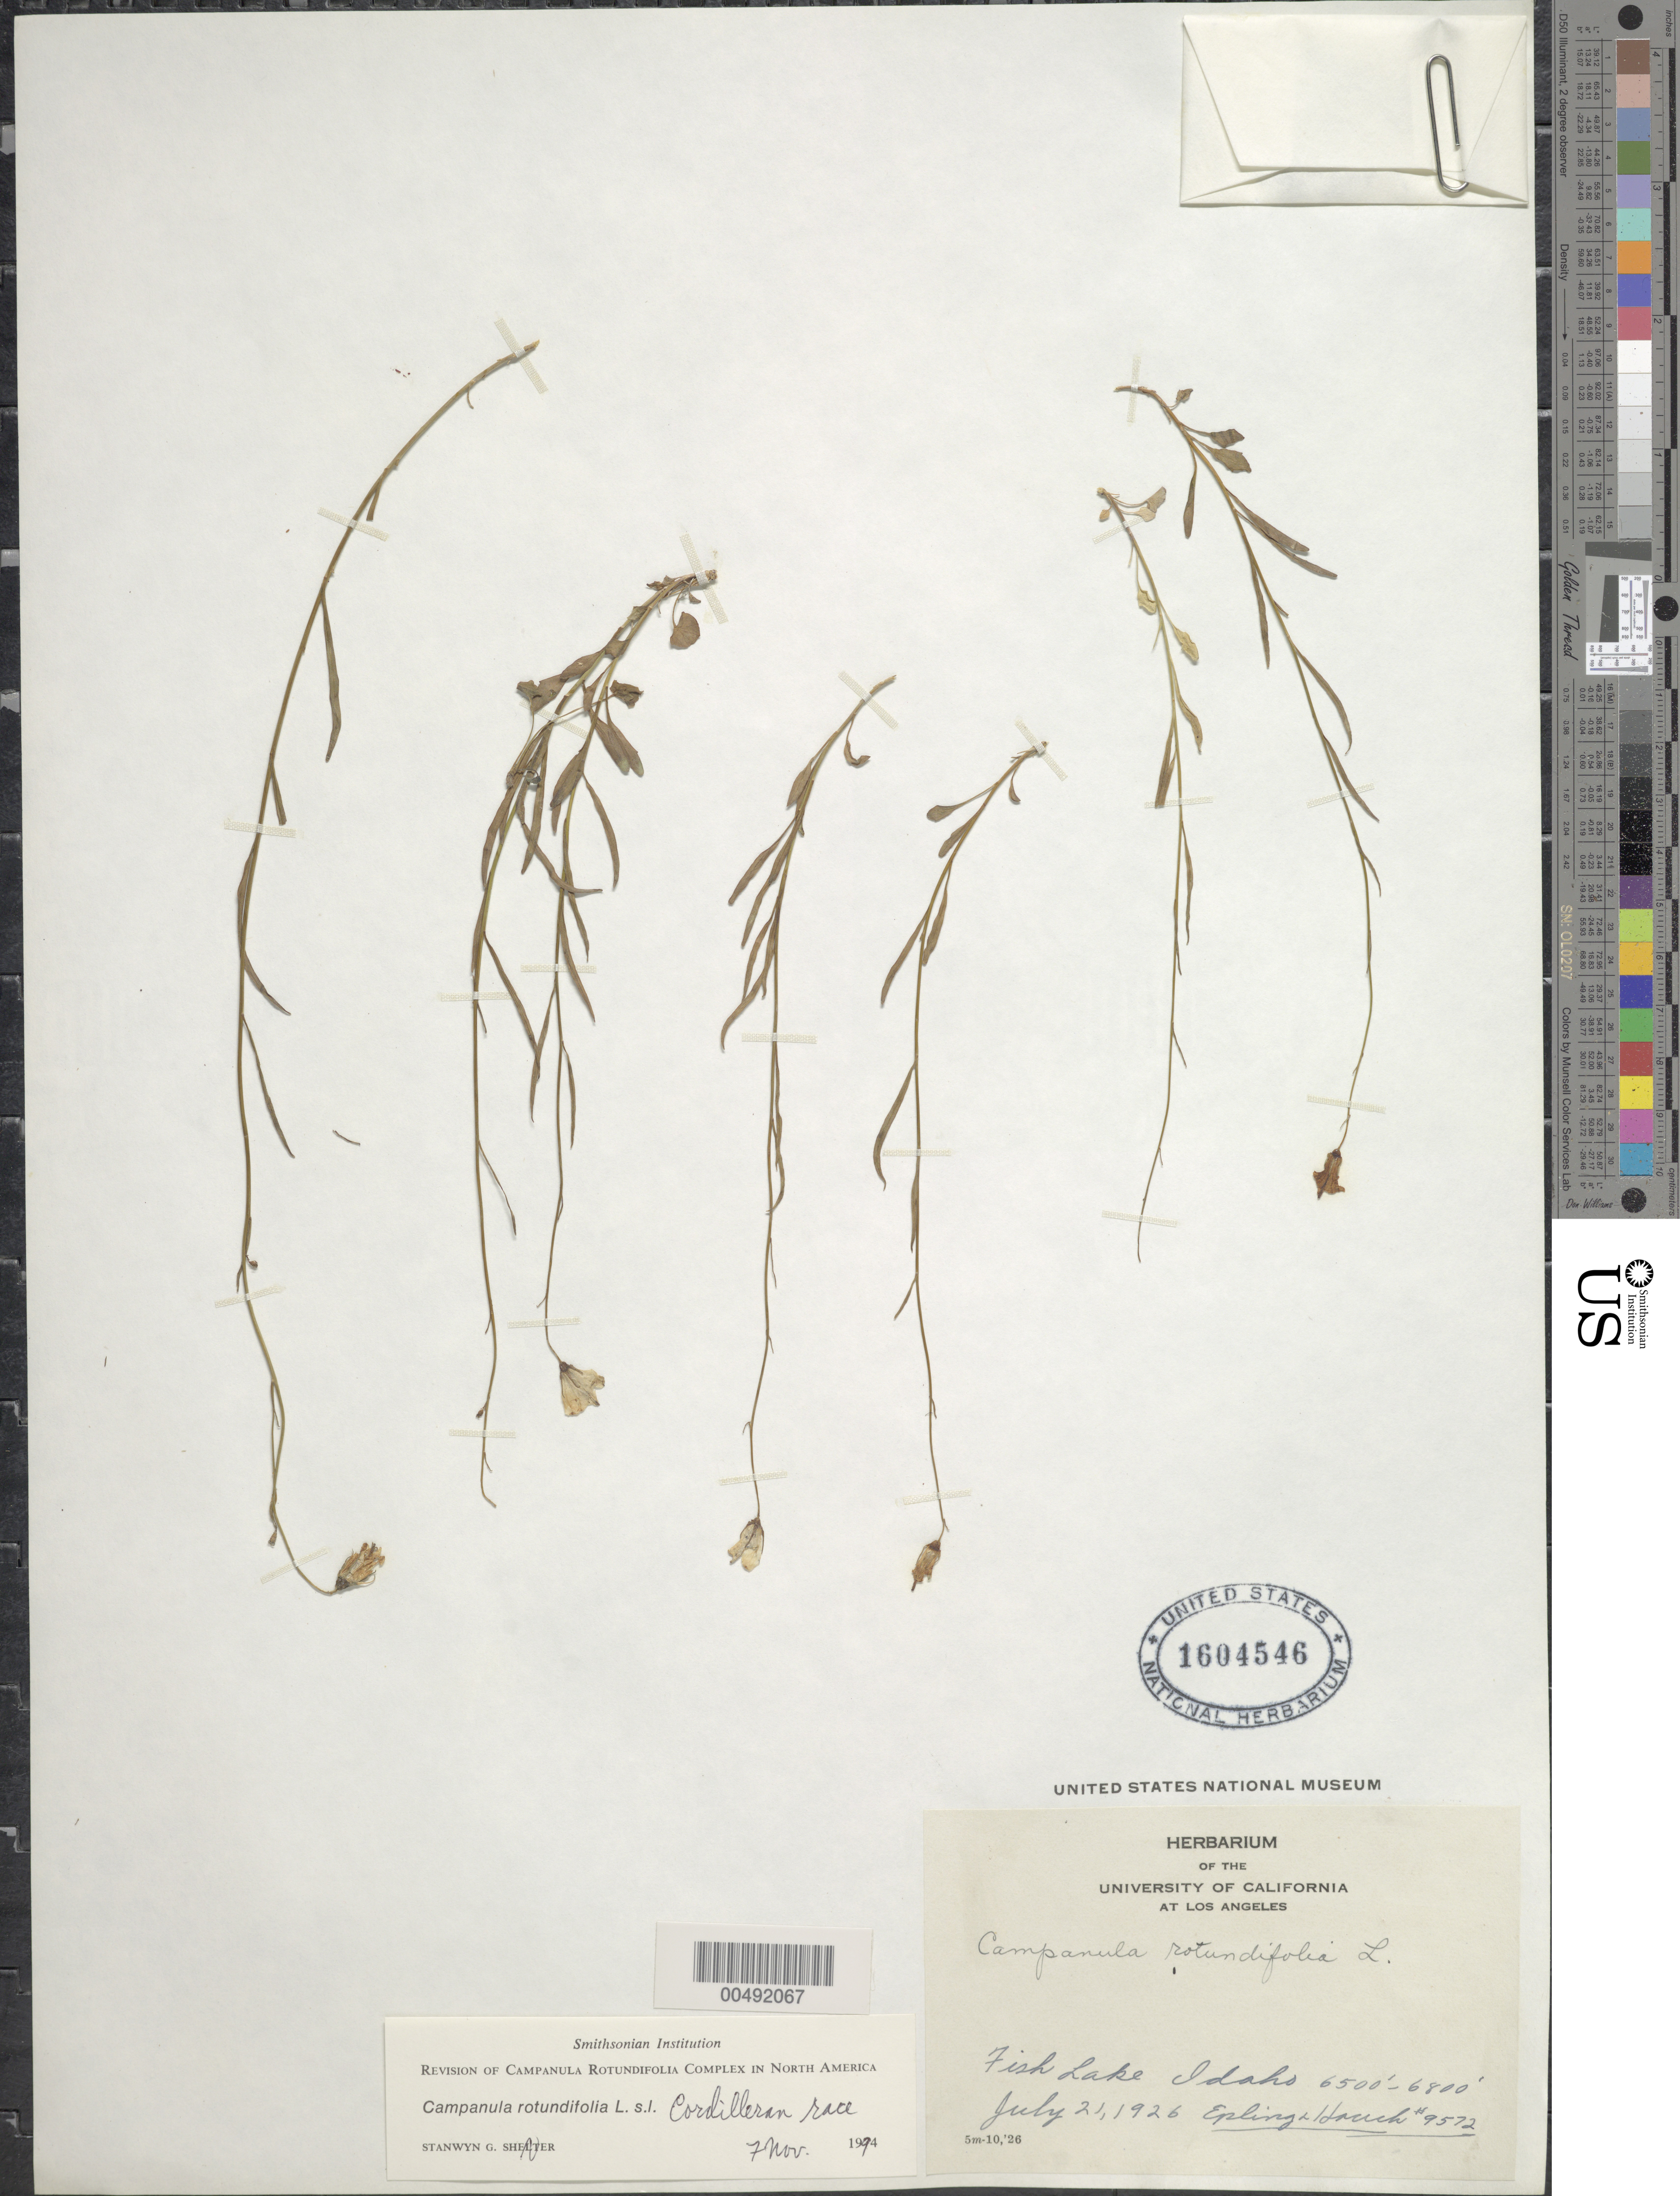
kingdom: Plantae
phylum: Tracheophyta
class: Magnoliopsida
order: Asterales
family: Campanulaceae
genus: Campanula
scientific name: Campanula rotundifolia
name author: L.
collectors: -- Epling & -. Hauch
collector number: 9572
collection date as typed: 21 Jul 1926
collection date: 1926-07-21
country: United States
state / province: Idaho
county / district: Idaho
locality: Fish Lake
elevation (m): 1981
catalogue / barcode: US 1604546